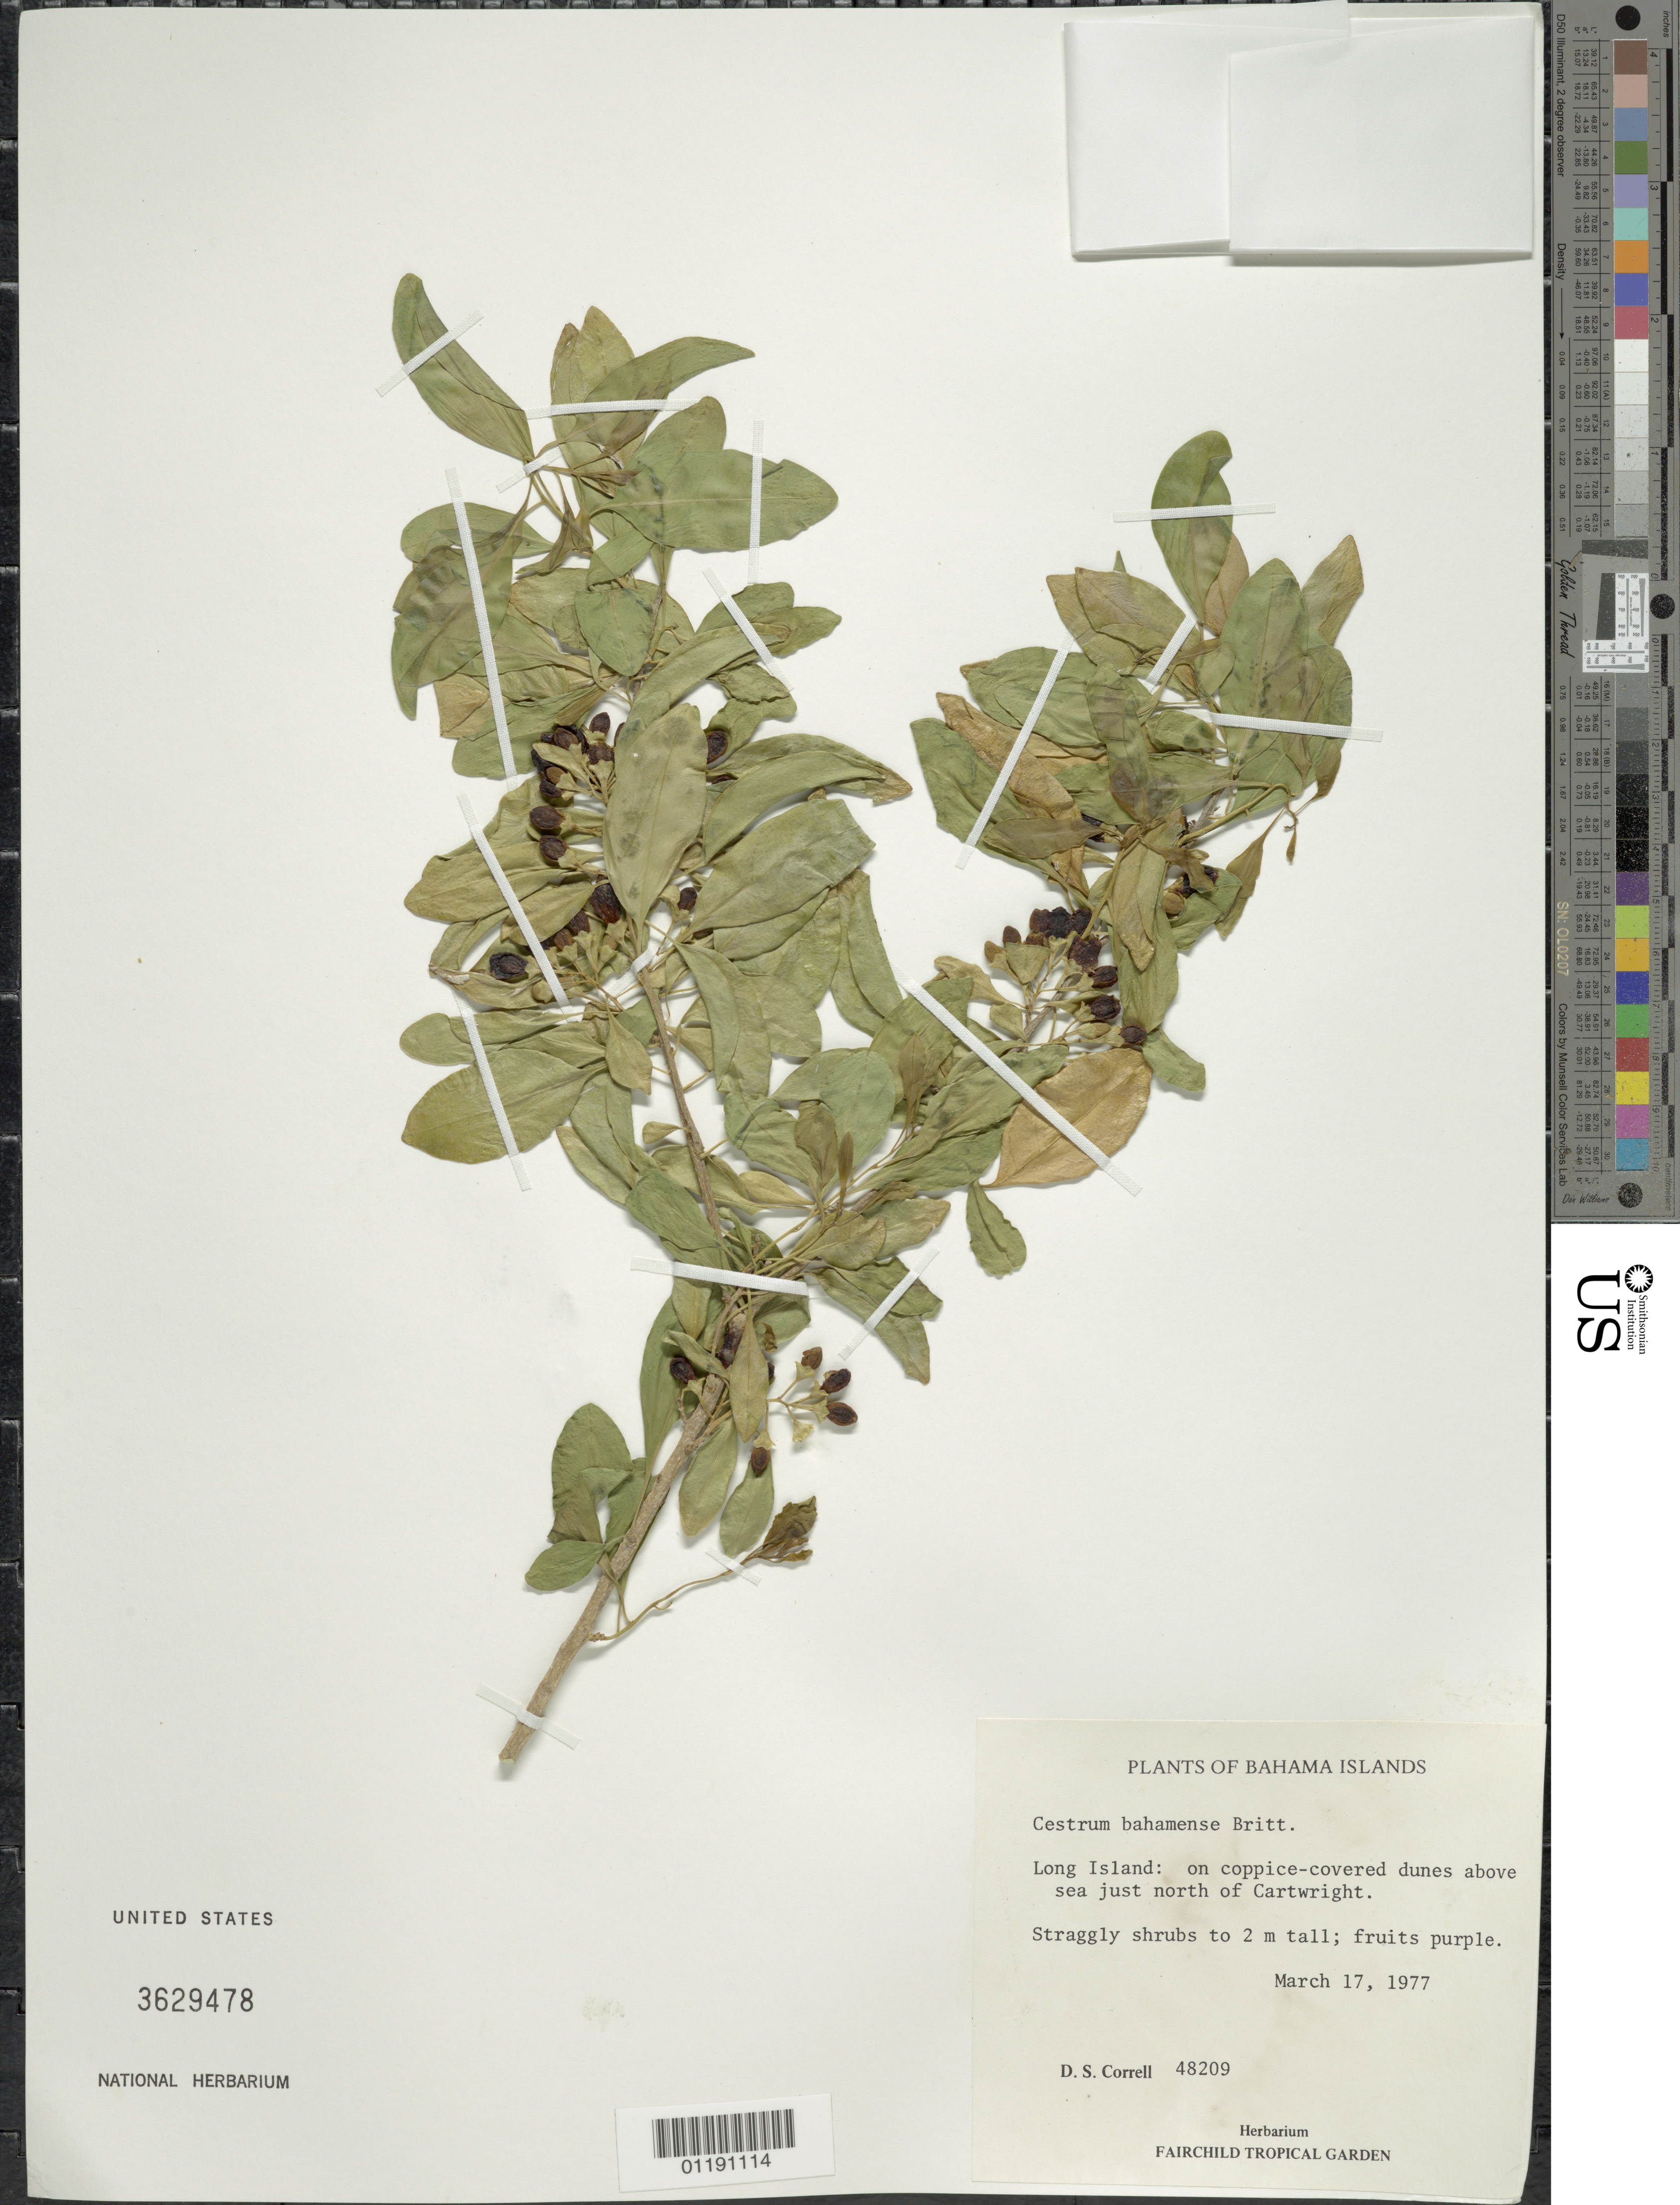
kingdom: Plantae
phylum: Tracheophyta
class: Magnoliopsida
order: Solanales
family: Solanaceae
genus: Cestrum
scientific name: Cestrum bahamense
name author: Britton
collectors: D. S. Correll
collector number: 48209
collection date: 1977-03-17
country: Bahamas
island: Long Island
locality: On coppice-covered dunes above sea just N of Cartwright.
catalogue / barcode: US 3629478